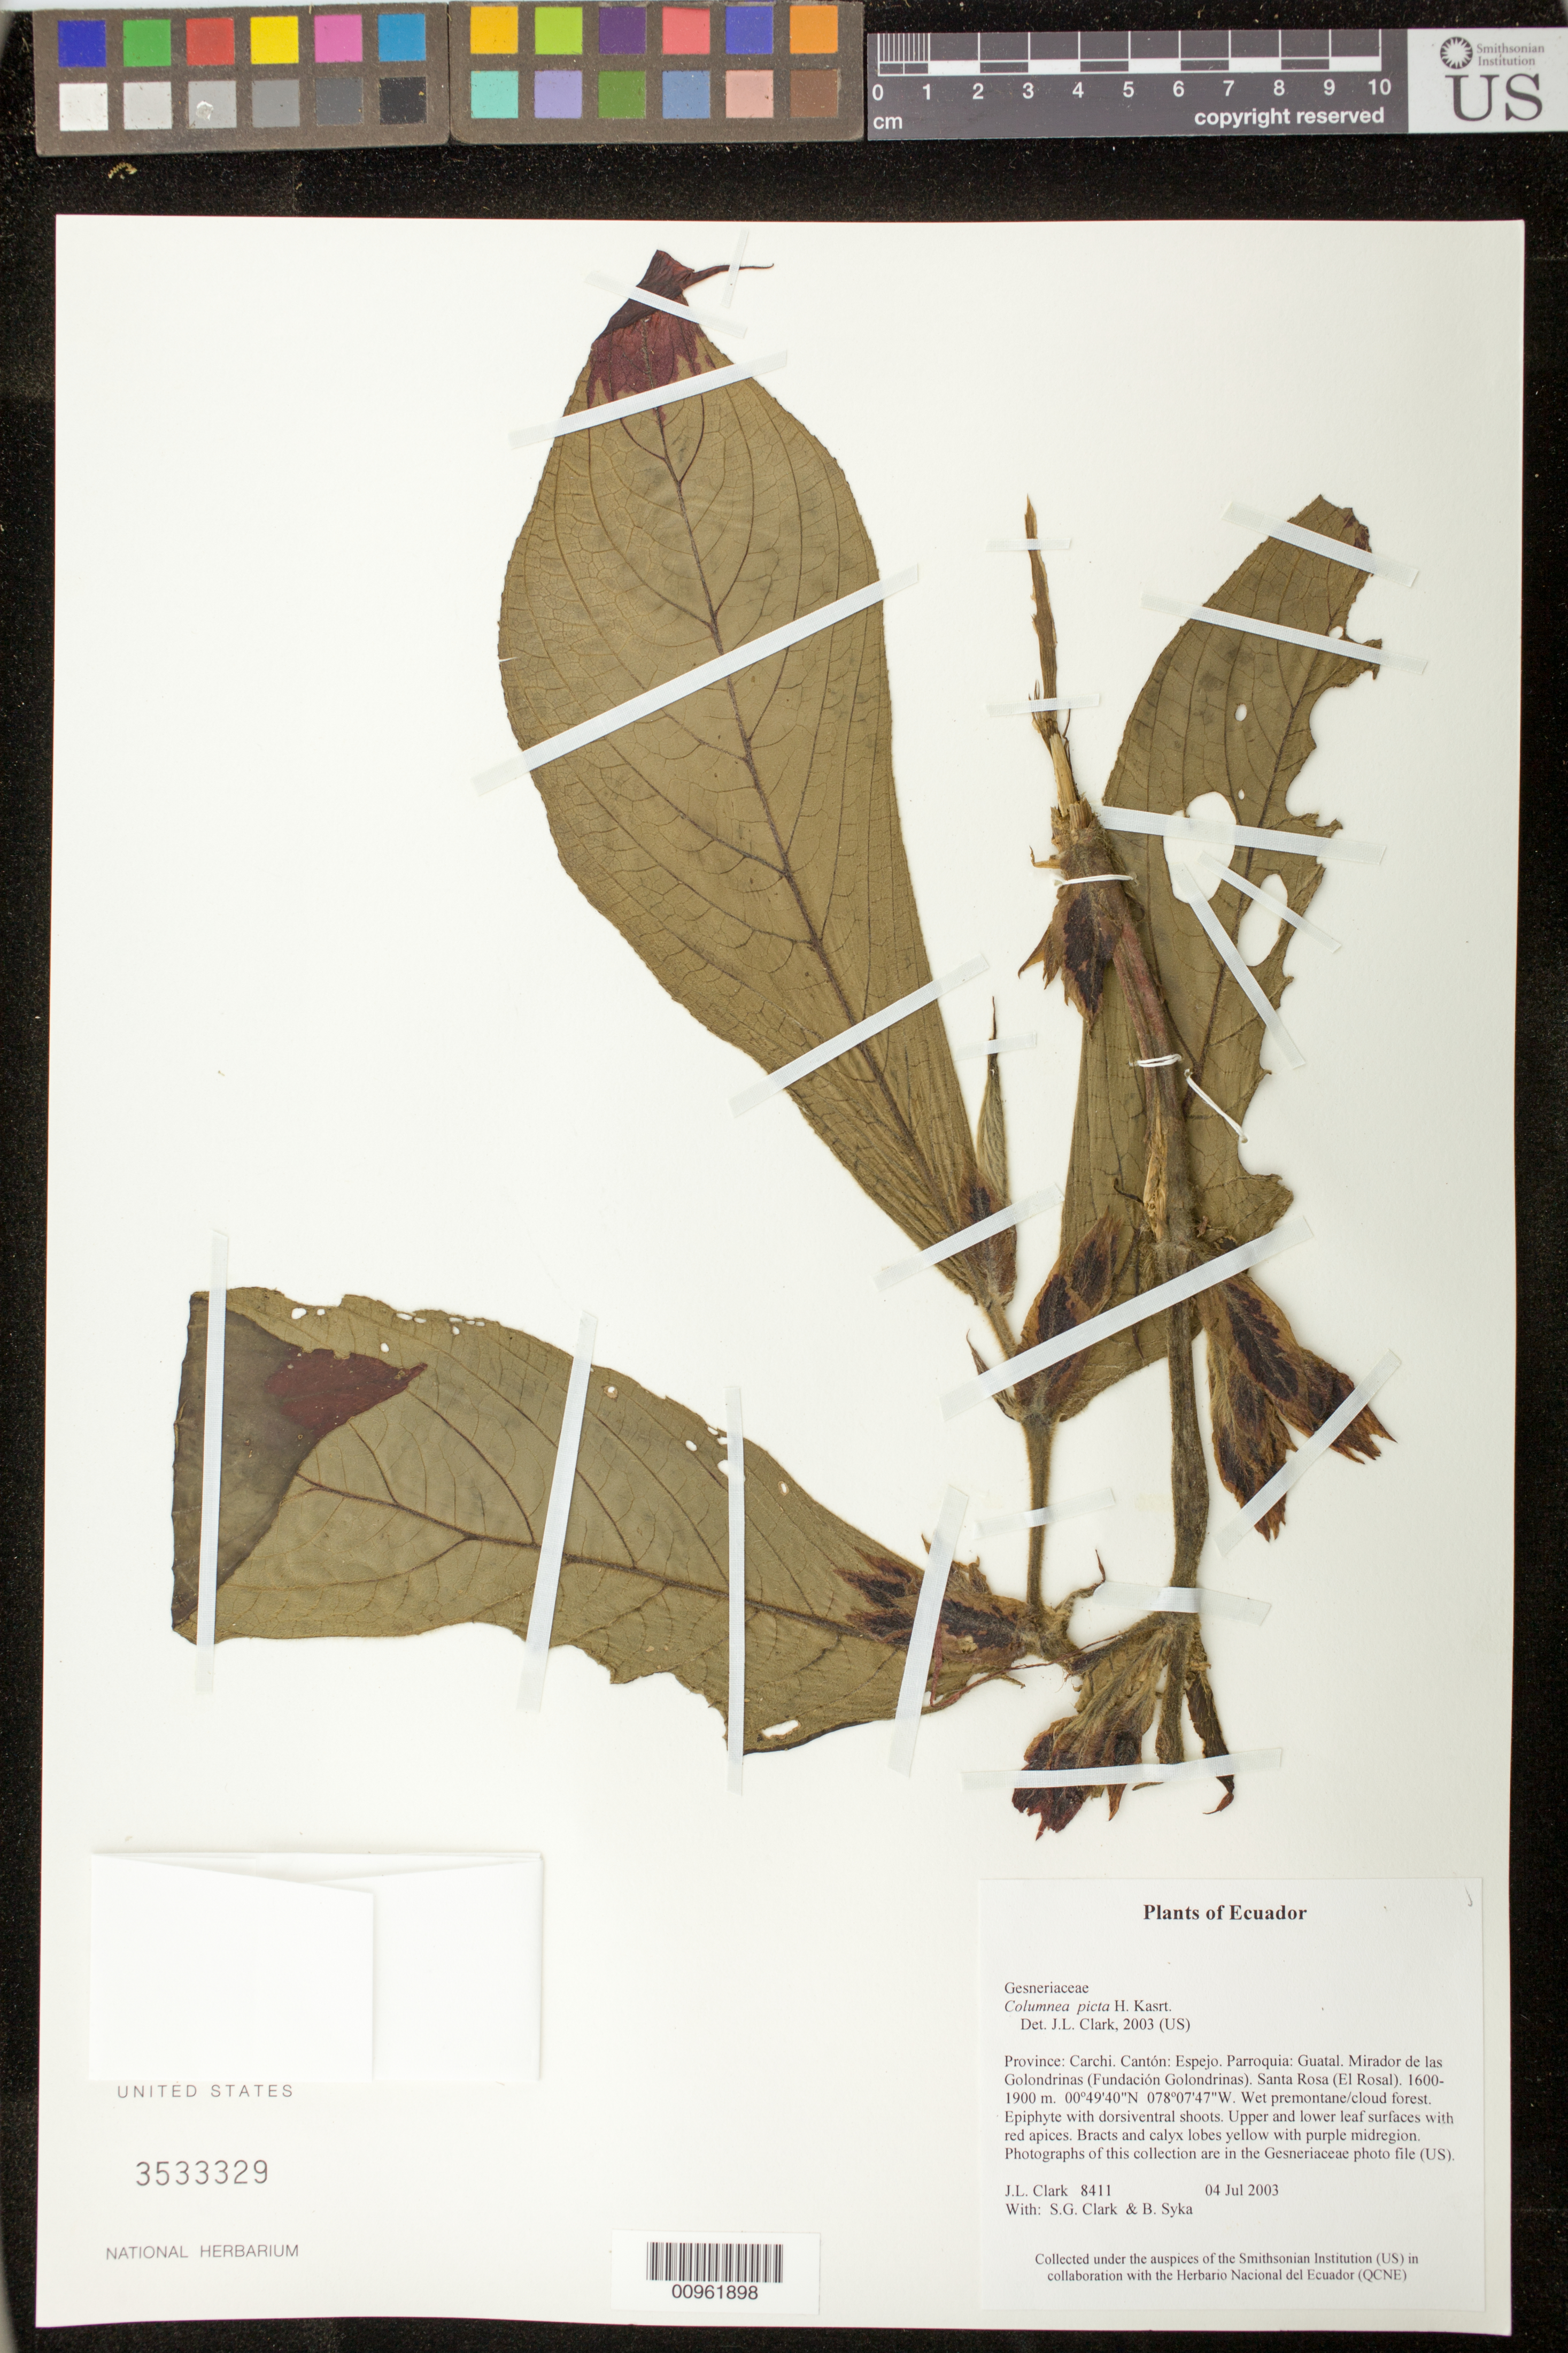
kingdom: Plantae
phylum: Tracheophyta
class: Magnoliopsida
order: Lamiales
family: Gesneriaceae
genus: Columnea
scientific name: Columnea karsteniana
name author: Singh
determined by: Skog, Laurence E.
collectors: J. L. Clark, S. G. Clark & B. Syka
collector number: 8411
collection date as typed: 04 Jul 2003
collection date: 2003-07-04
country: Ecuador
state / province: Carchi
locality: Espejo. Parroquia: Guatal. Mirador de las Golondrinas (Fundación Golondrinas). Santa Rosa (El Rosal).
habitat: Wet premontane/cloud forest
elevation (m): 1600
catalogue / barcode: US 3533329